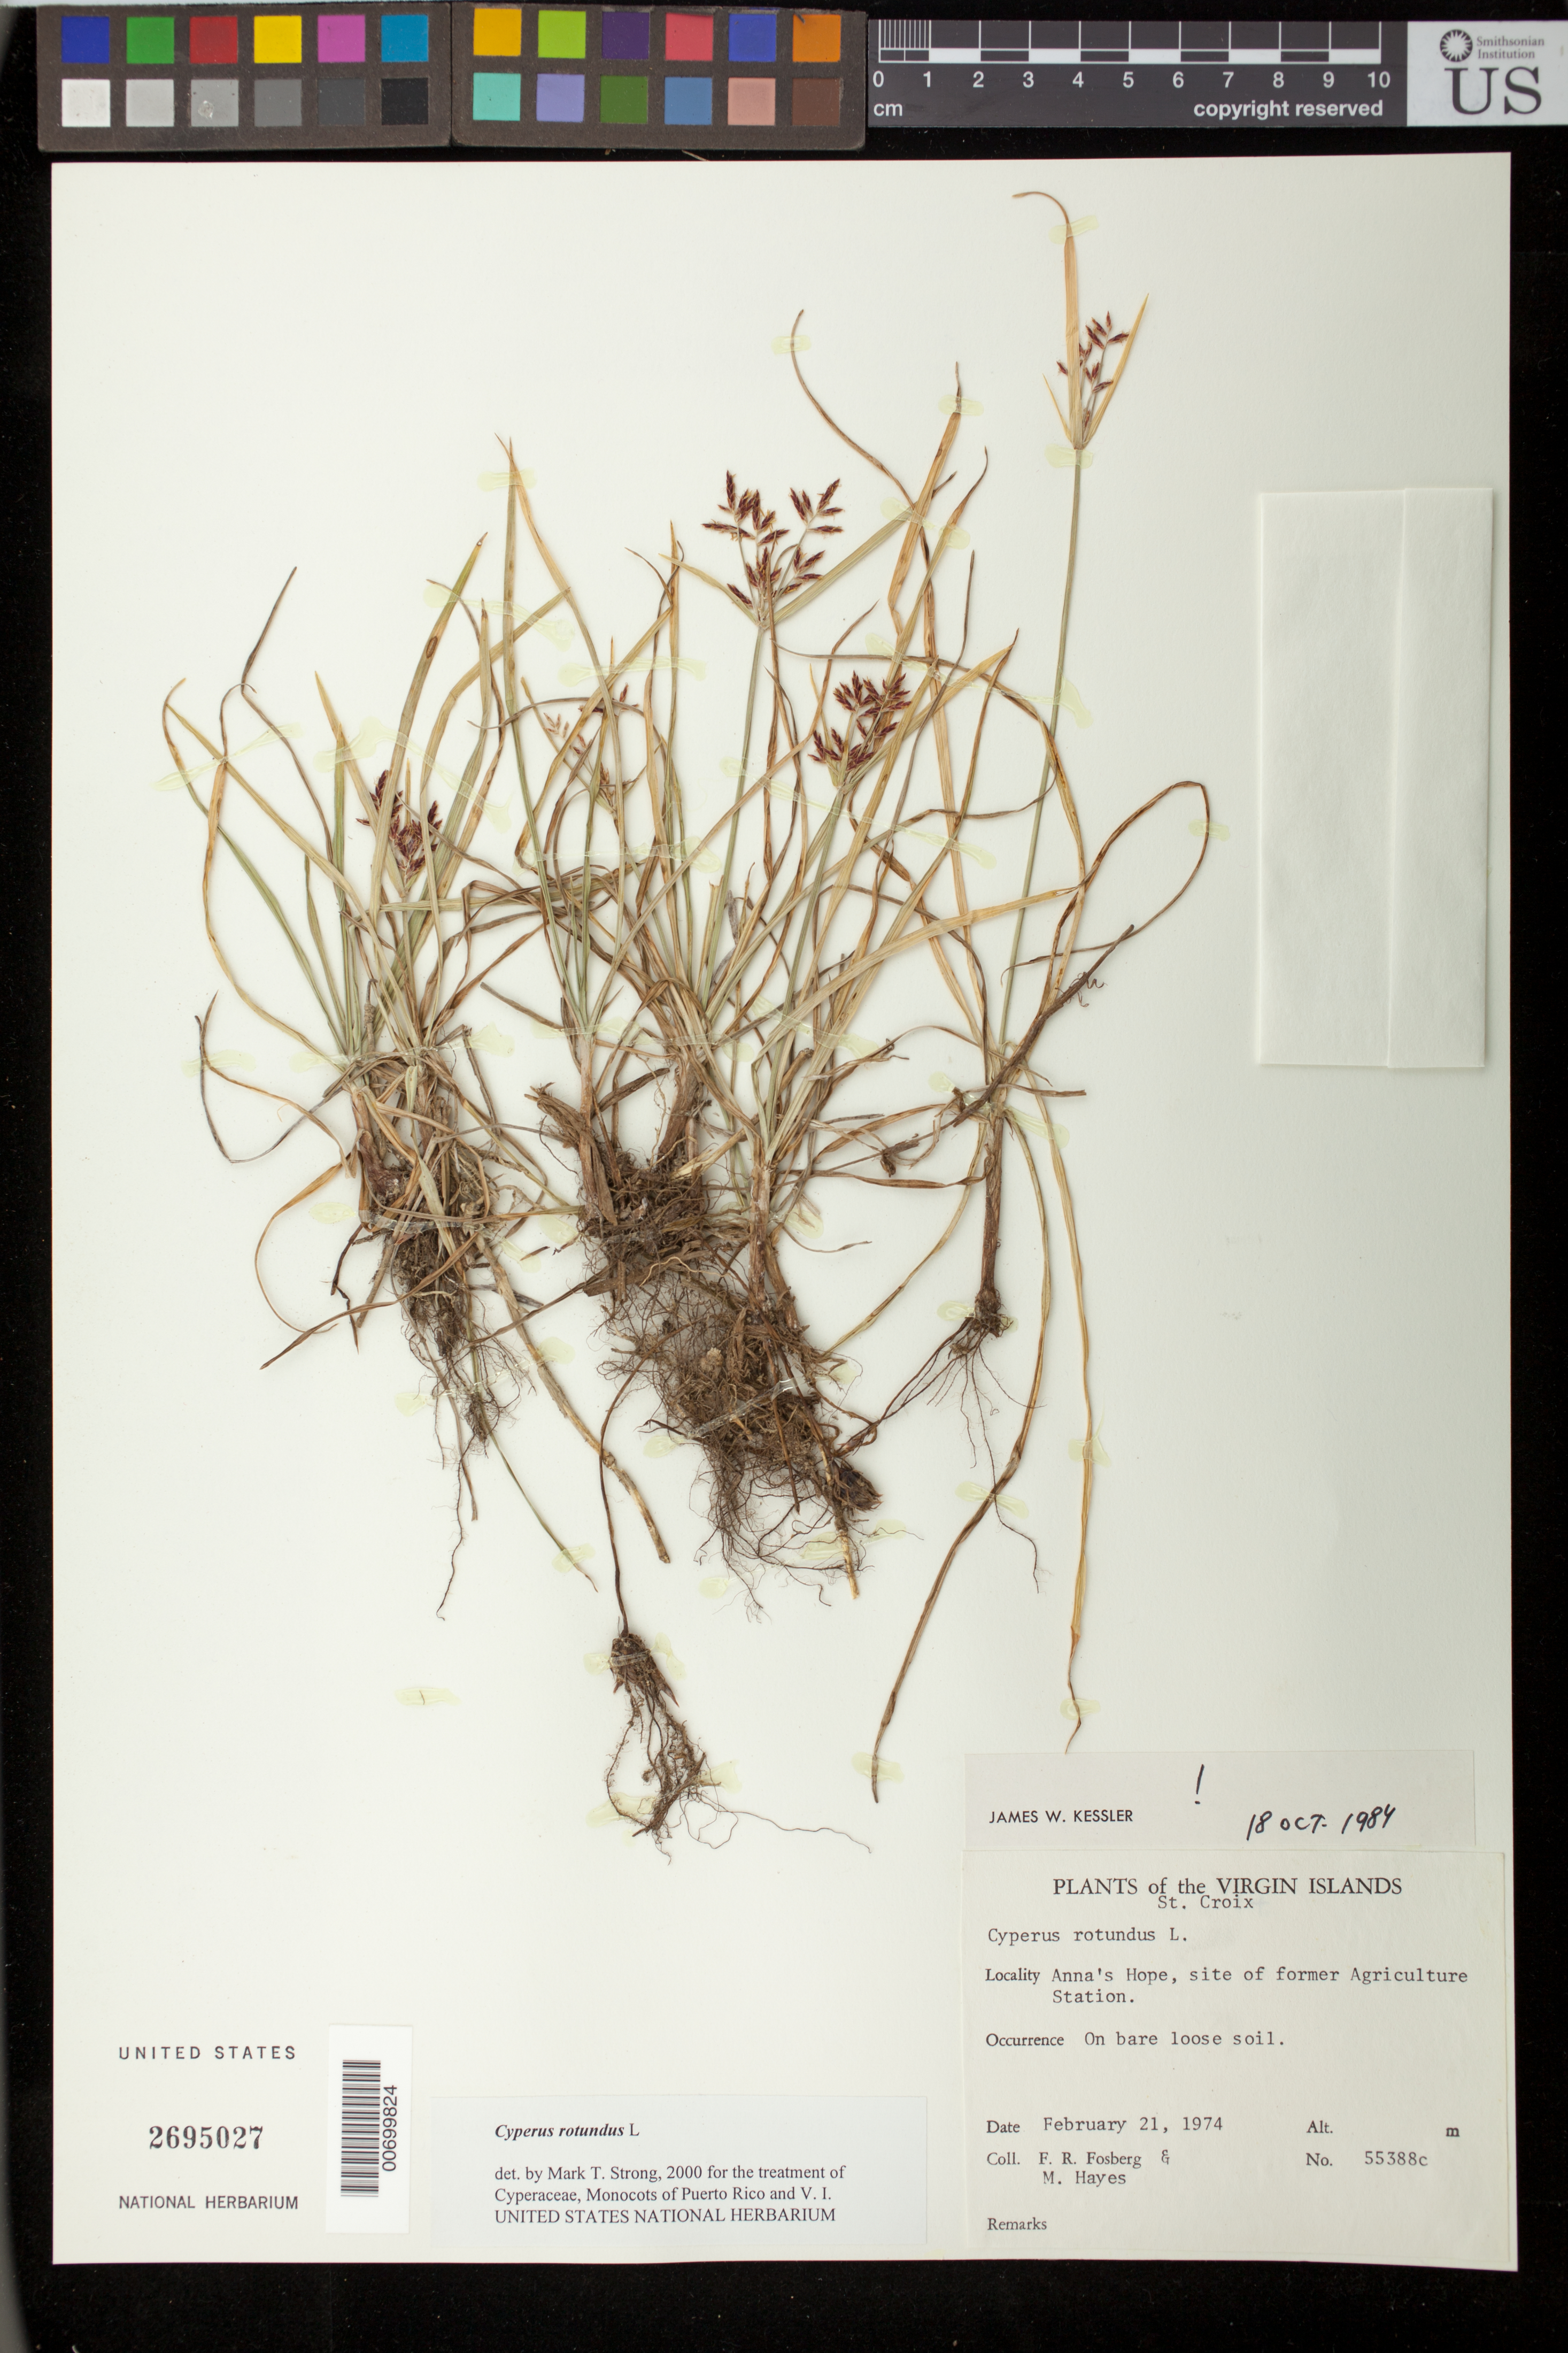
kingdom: Plantae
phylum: Tracheophyta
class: Liliopsida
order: Poales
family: Cyperaceae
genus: Cyperus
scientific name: Cyperus rotundus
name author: L.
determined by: Strong, M. T., (US), Smithsonian Institution - National Museum of Natural History (UNITED STATES)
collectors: F. R. Fosberg & M. Hayes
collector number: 55388c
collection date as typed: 21 Feb 1974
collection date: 1974-02-21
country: U.S. Virgin Islands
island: St. Croix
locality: St. Croix: Anna's Hope, site of former Agriculture Station.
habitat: On bare loose soil.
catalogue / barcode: US 2695027